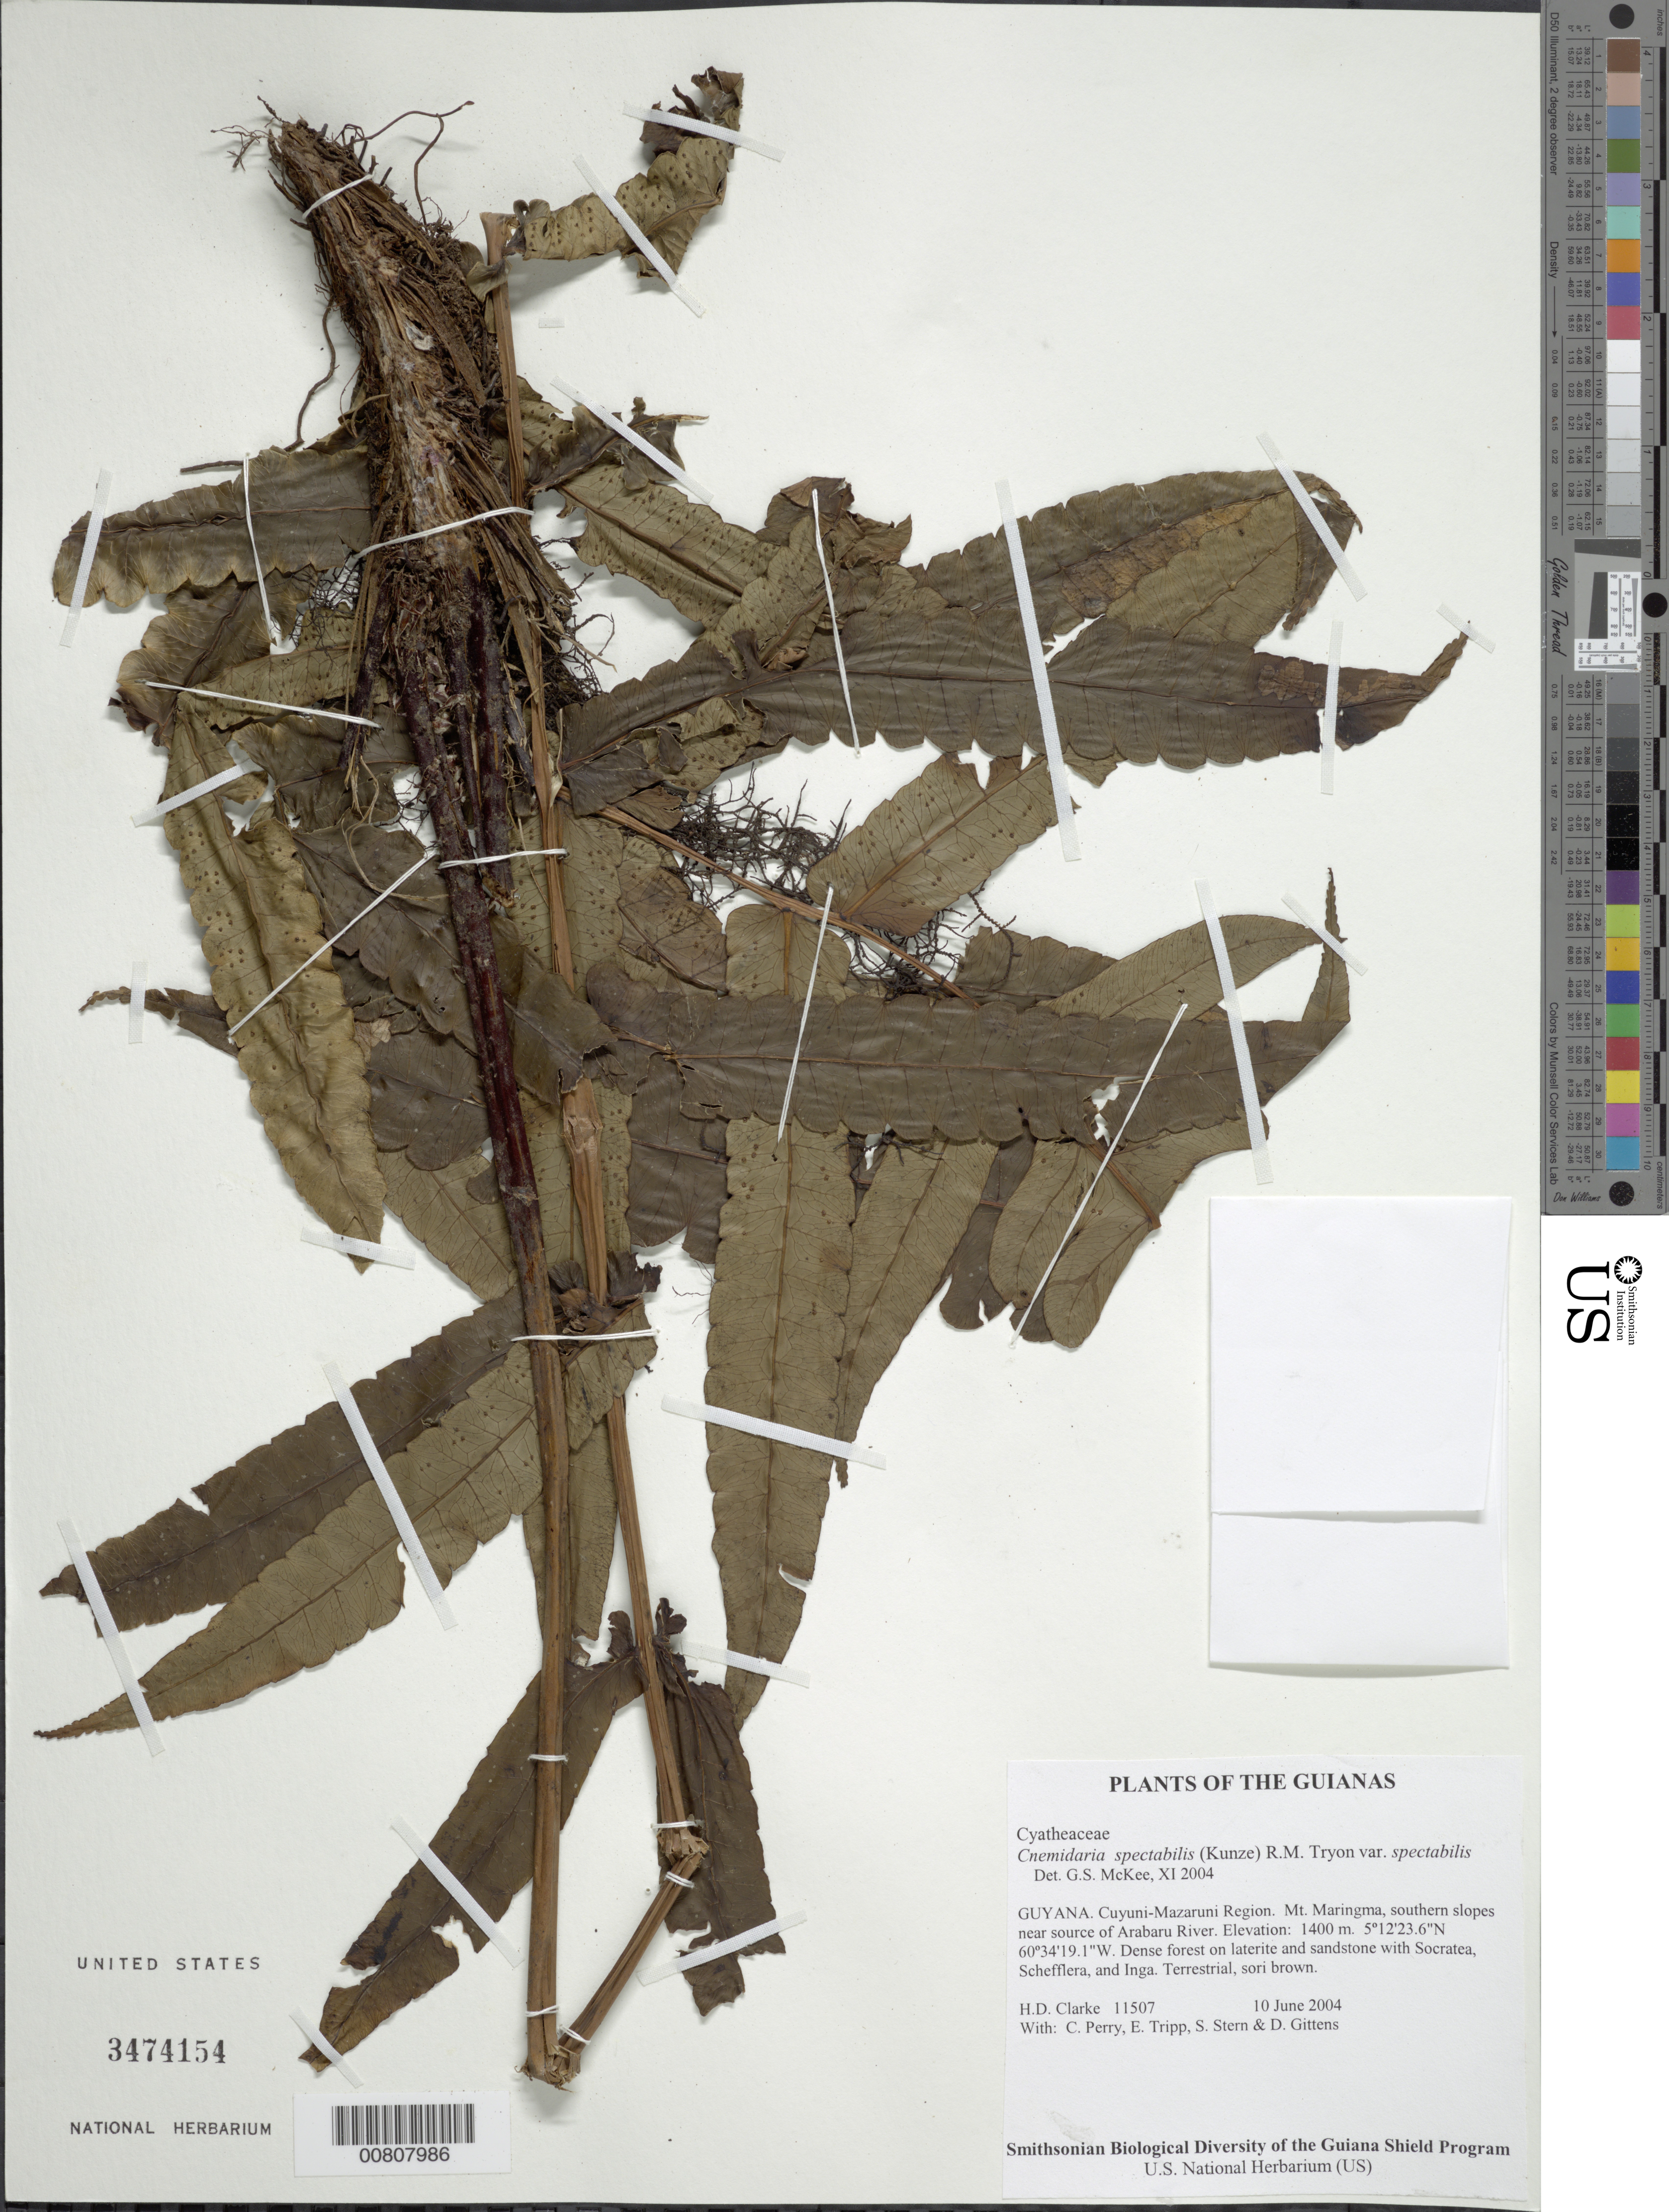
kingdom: Plantae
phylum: Tracheophyta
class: Polypodiopsida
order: Cyatheales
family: Cyatheaceae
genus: Cyathea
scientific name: Cyathea spectabilis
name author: (Kunze) Domin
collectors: H. D. Clarke, C. Perry, E. Tripp, S. R. Stern & D. Gittens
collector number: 11507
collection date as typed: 10 June 2004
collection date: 2004-06-10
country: Guyana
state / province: Cuyuni-Mazaruni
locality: Mt. Maringma, southern slopes near source of Arabaru River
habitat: Dense forest on laterite and sandstone with Socratea, Schefflera, and Inga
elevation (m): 1400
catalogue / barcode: US 3474154